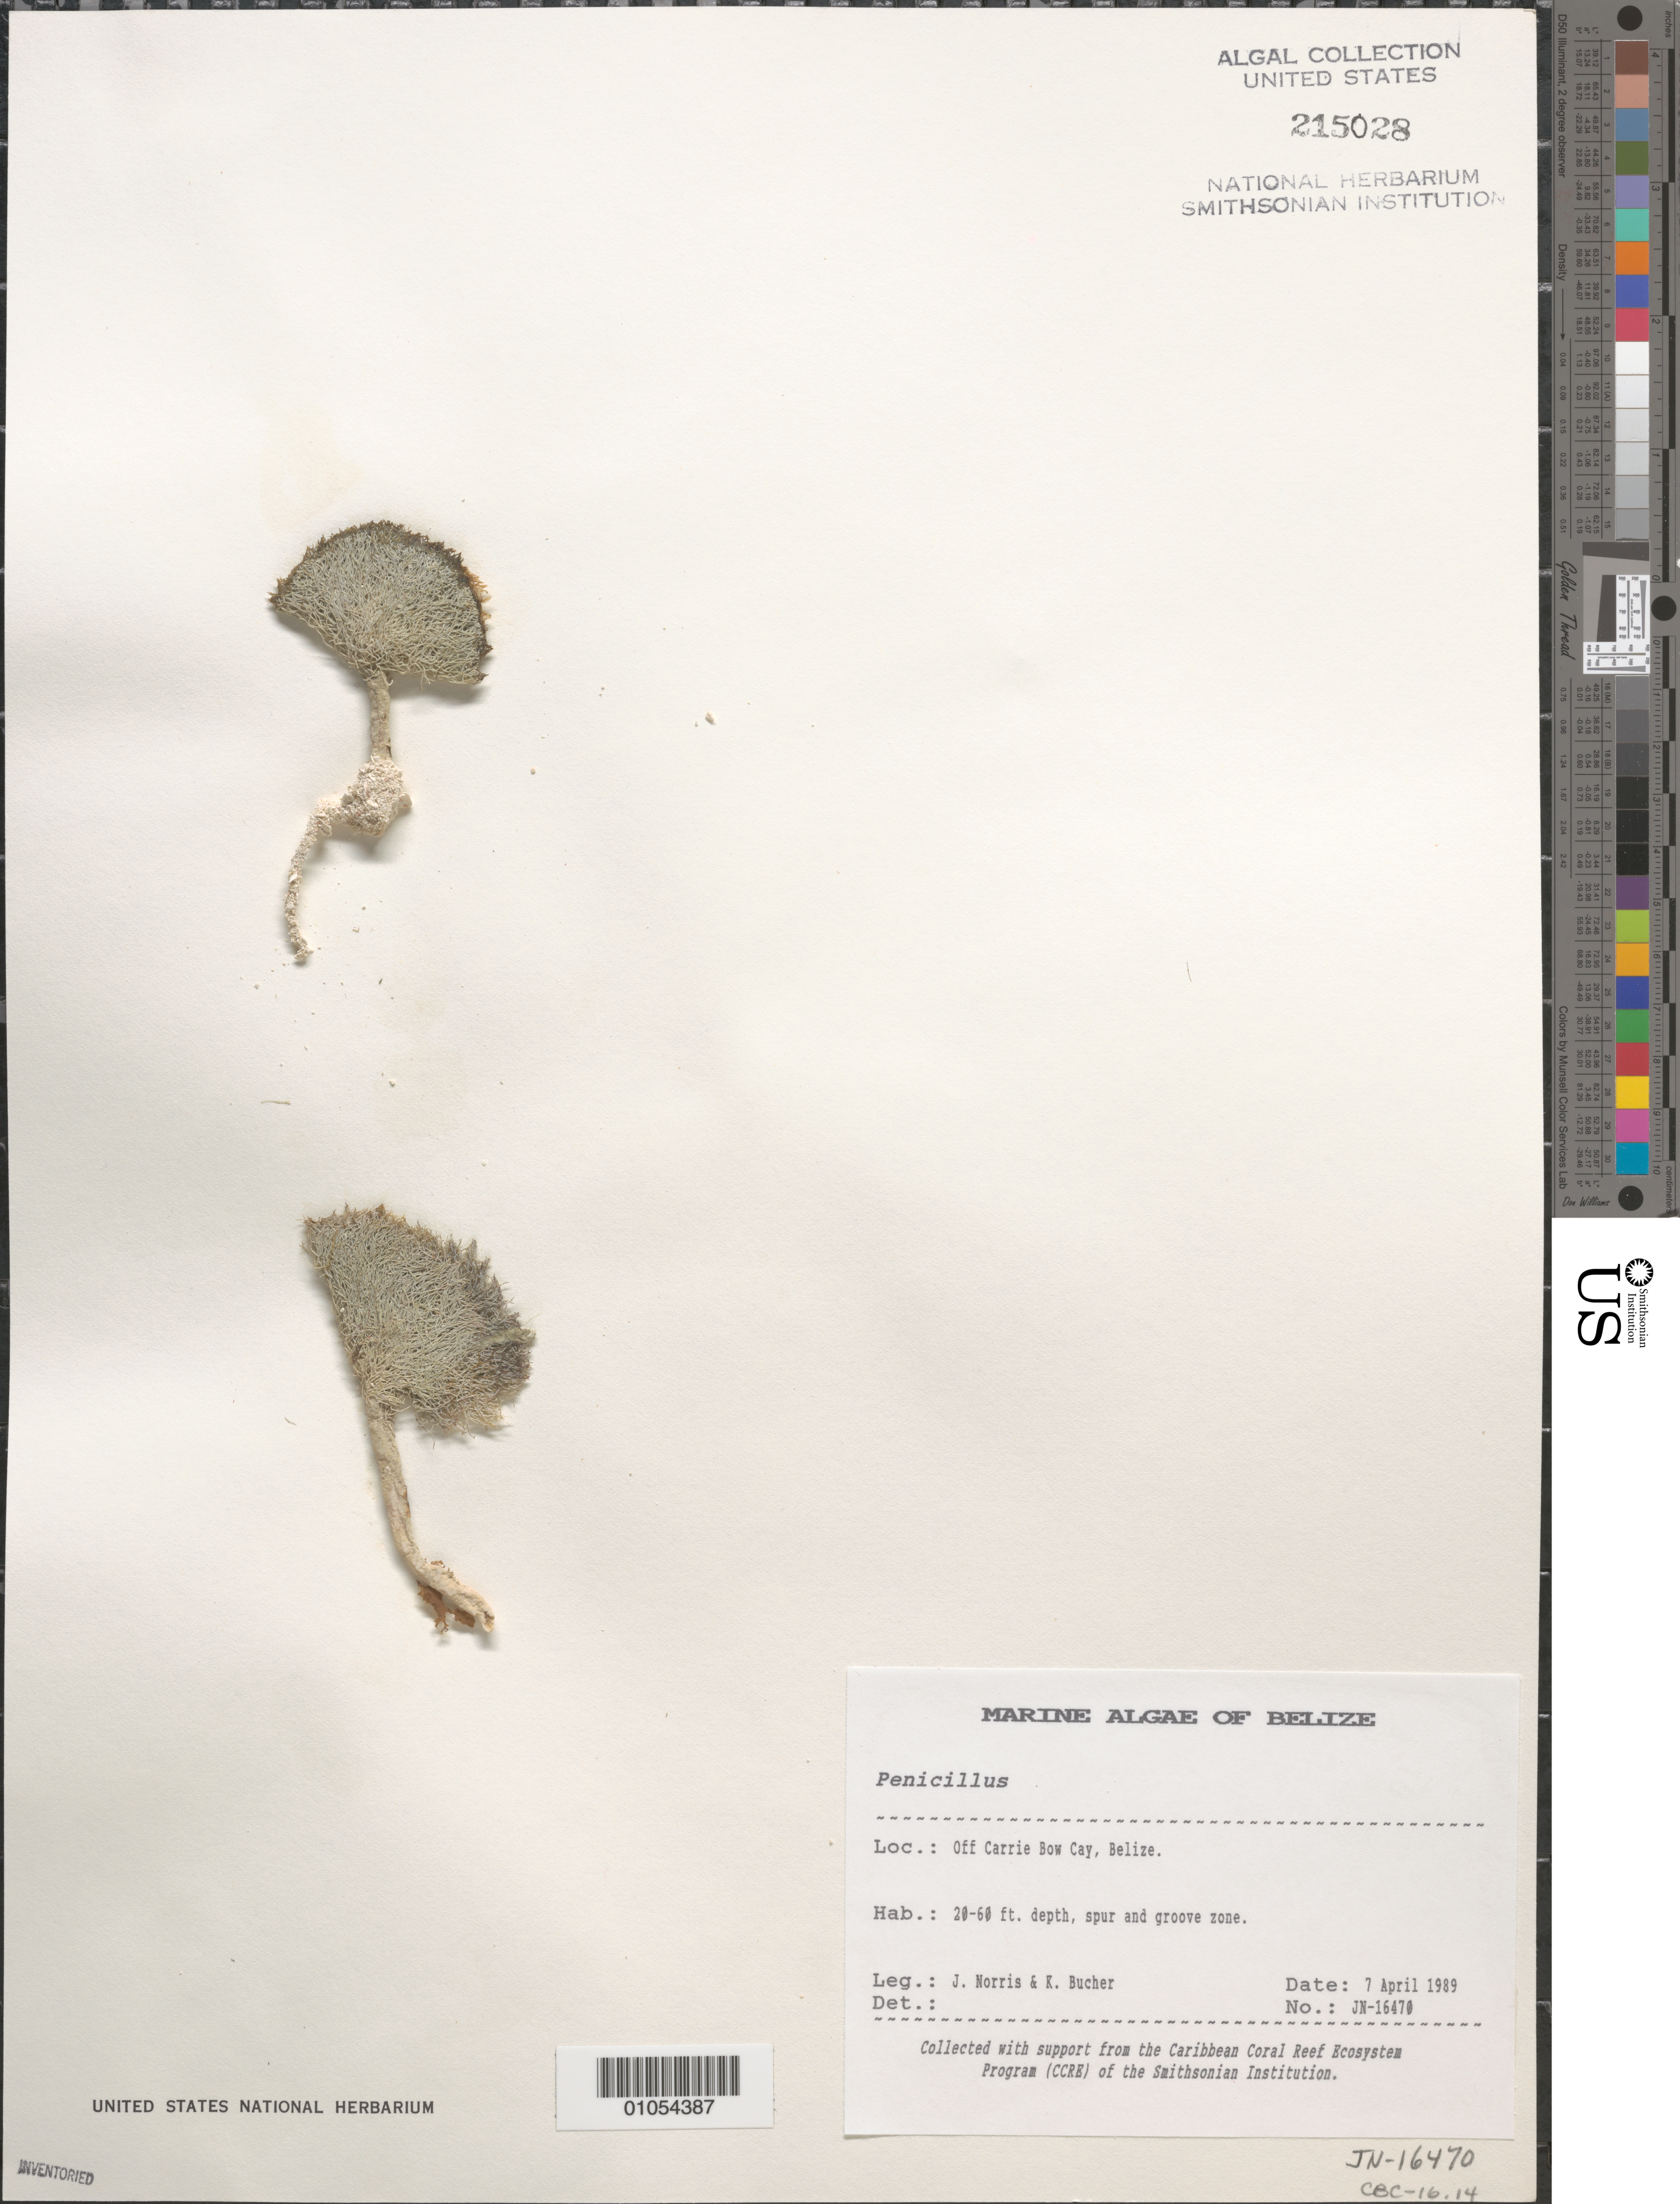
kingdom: Plantae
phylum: Chlorophyta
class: Ulvophyceae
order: Bryopsidales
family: Udoteaceae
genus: Penicillus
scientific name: Penicillus sp.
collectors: J. N. Norris & K. E. Bucher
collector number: JN-16470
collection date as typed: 07 Apr 1989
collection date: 1989-04-07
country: Belize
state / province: Stann Creek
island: Carrie Bow Cay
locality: Off Carrie Bow Cay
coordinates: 16 48'N, 88 05'W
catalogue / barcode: US 215028